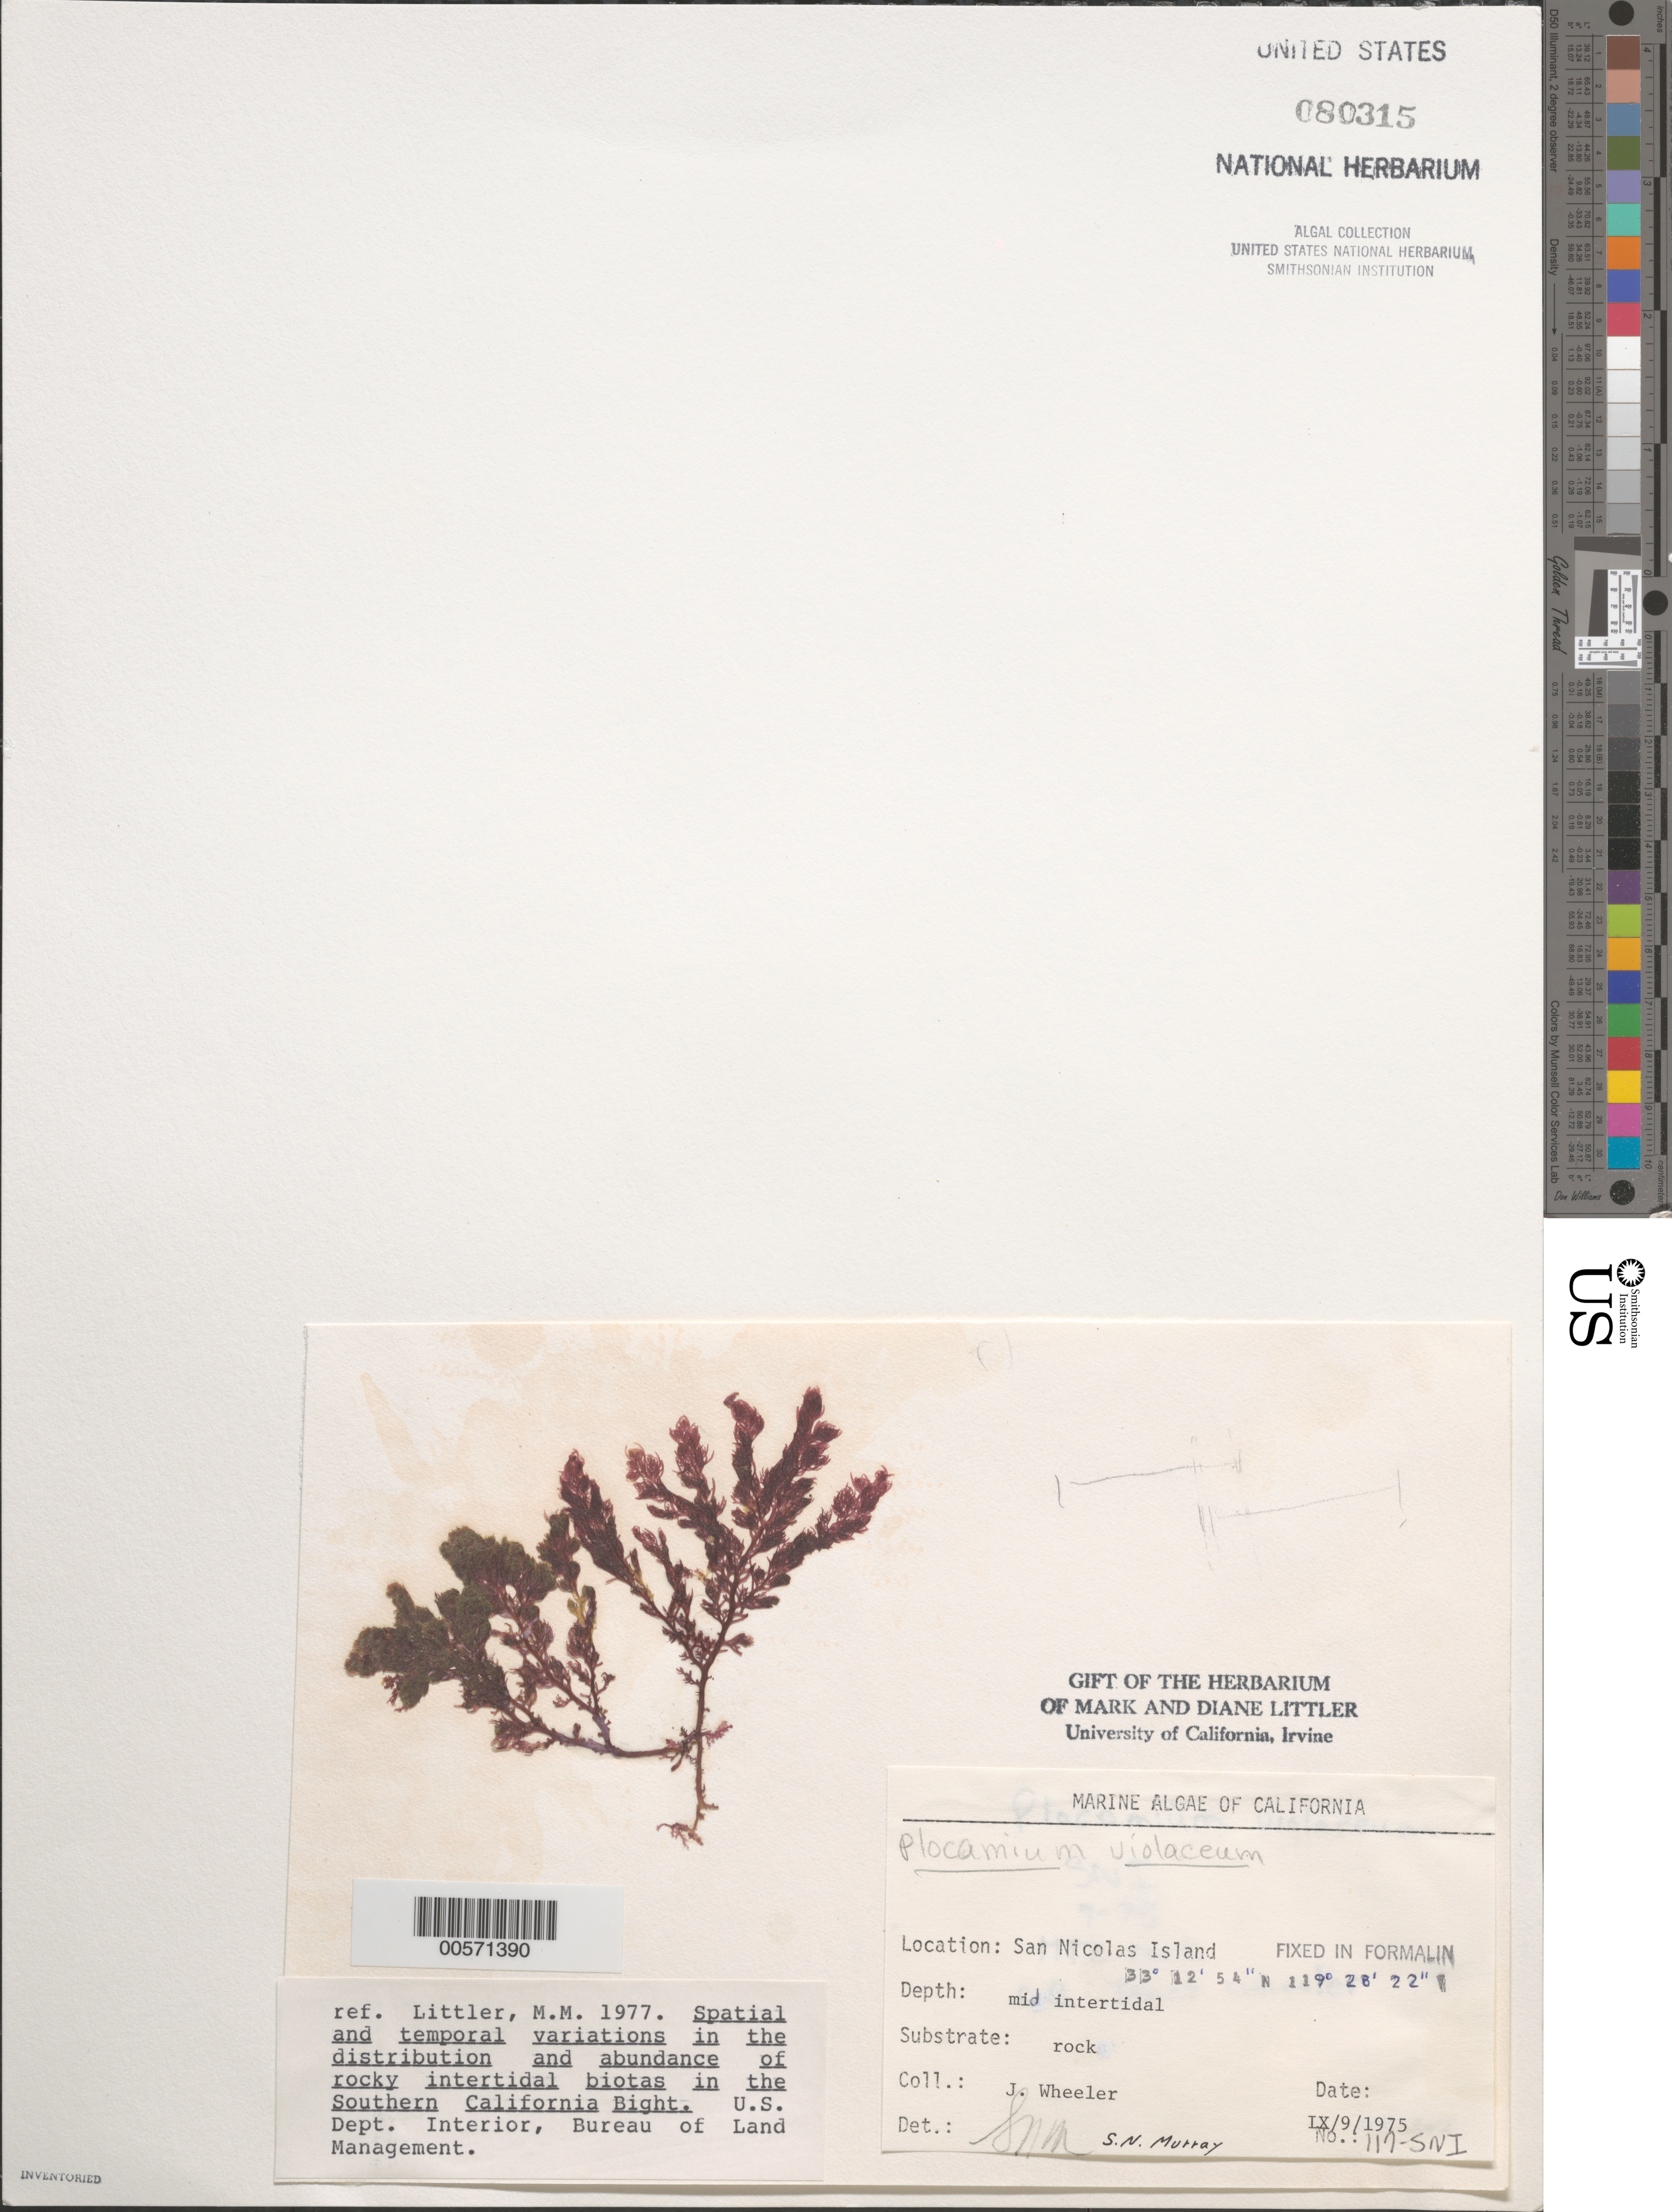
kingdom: Plantae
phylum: Rhodophyta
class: Florideophyceae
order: Plocamiales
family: Plocamiaceae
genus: Plocamium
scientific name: Plocamium violaceum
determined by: Murray, S. N.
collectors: J. L. Wheeler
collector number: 117-sni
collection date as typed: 09 Sep 1975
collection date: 1975-09-09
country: United States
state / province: California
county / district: Ventura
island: San Nicolas Island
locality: Dutch Harbor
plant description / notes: BLM-SOCALBIGHT Rocky Intertidal Survey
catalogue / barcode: US 80315